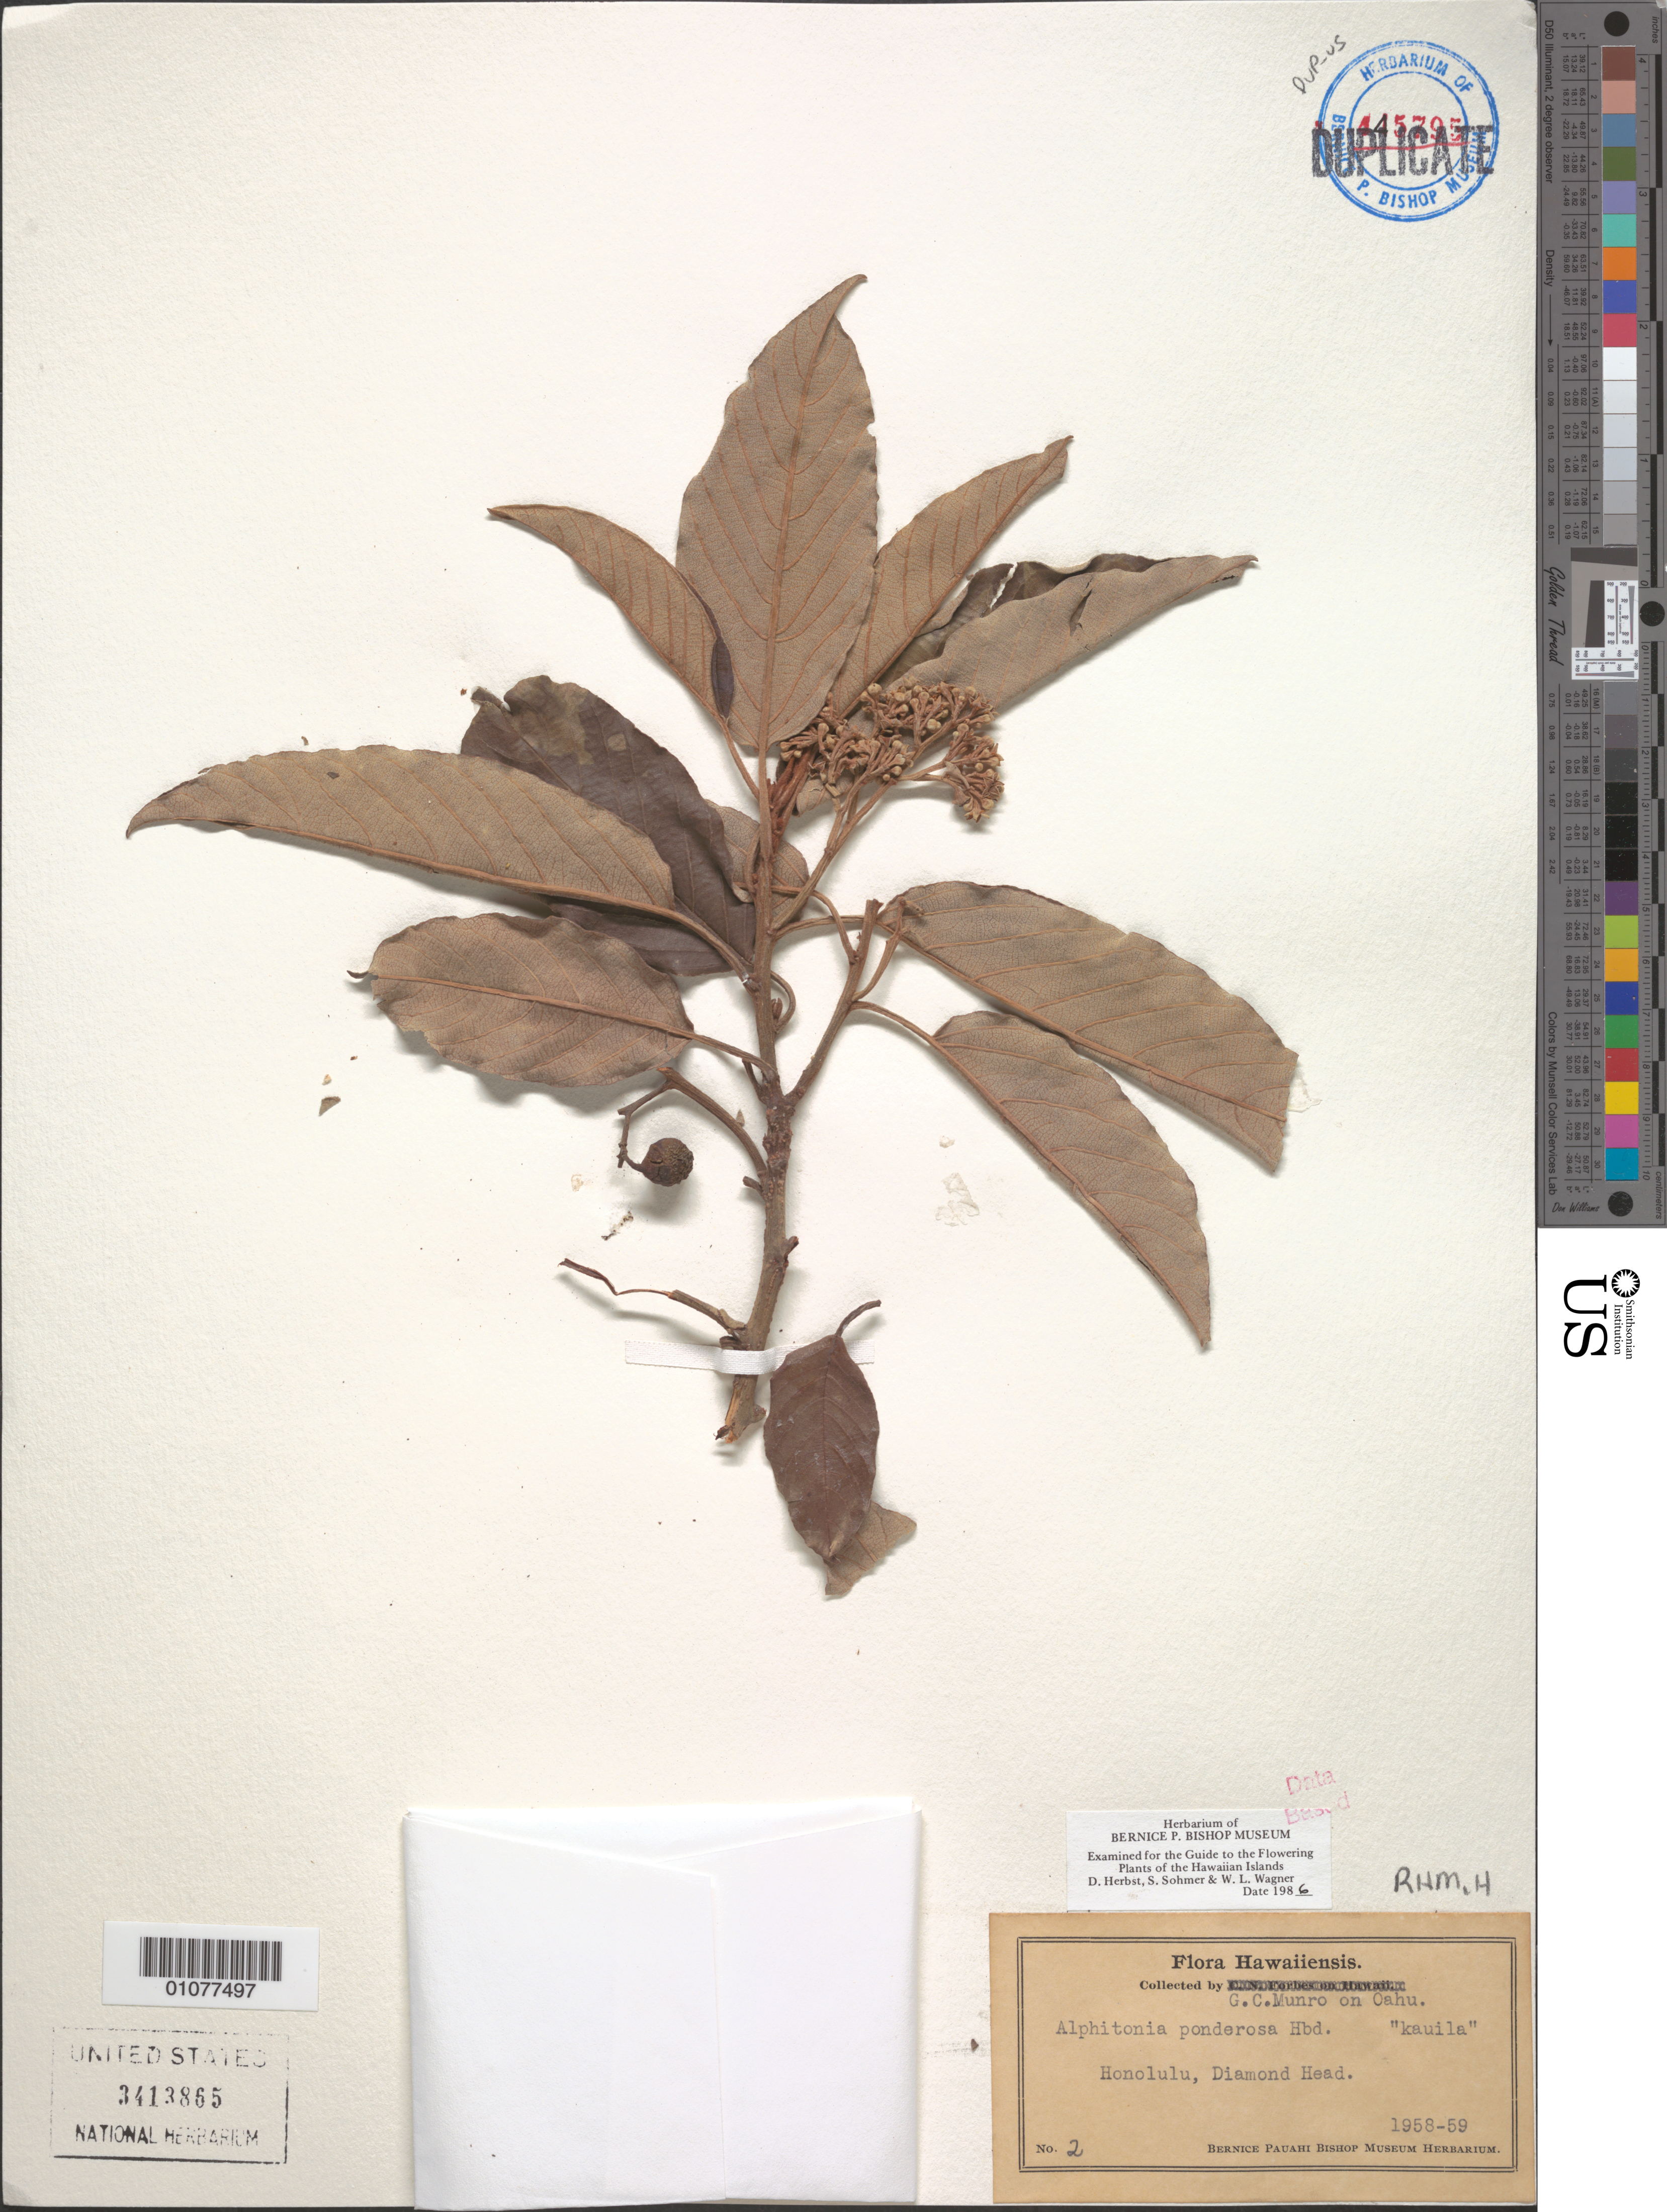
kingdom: Plantae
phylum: Tracheophyta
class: Magnoliopsida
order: Rosales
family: Rhamnaceae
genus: Alphitonia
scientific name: Alphitonia ponderosa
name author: Hillebr.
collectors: G. C. Munro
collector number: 2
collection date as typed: --/---/1958 to --/---/1959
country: United States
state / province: Hawaii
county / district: Honolulu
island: Oahu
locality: Diamond Head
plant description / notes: kauila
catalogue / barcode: US 3413865